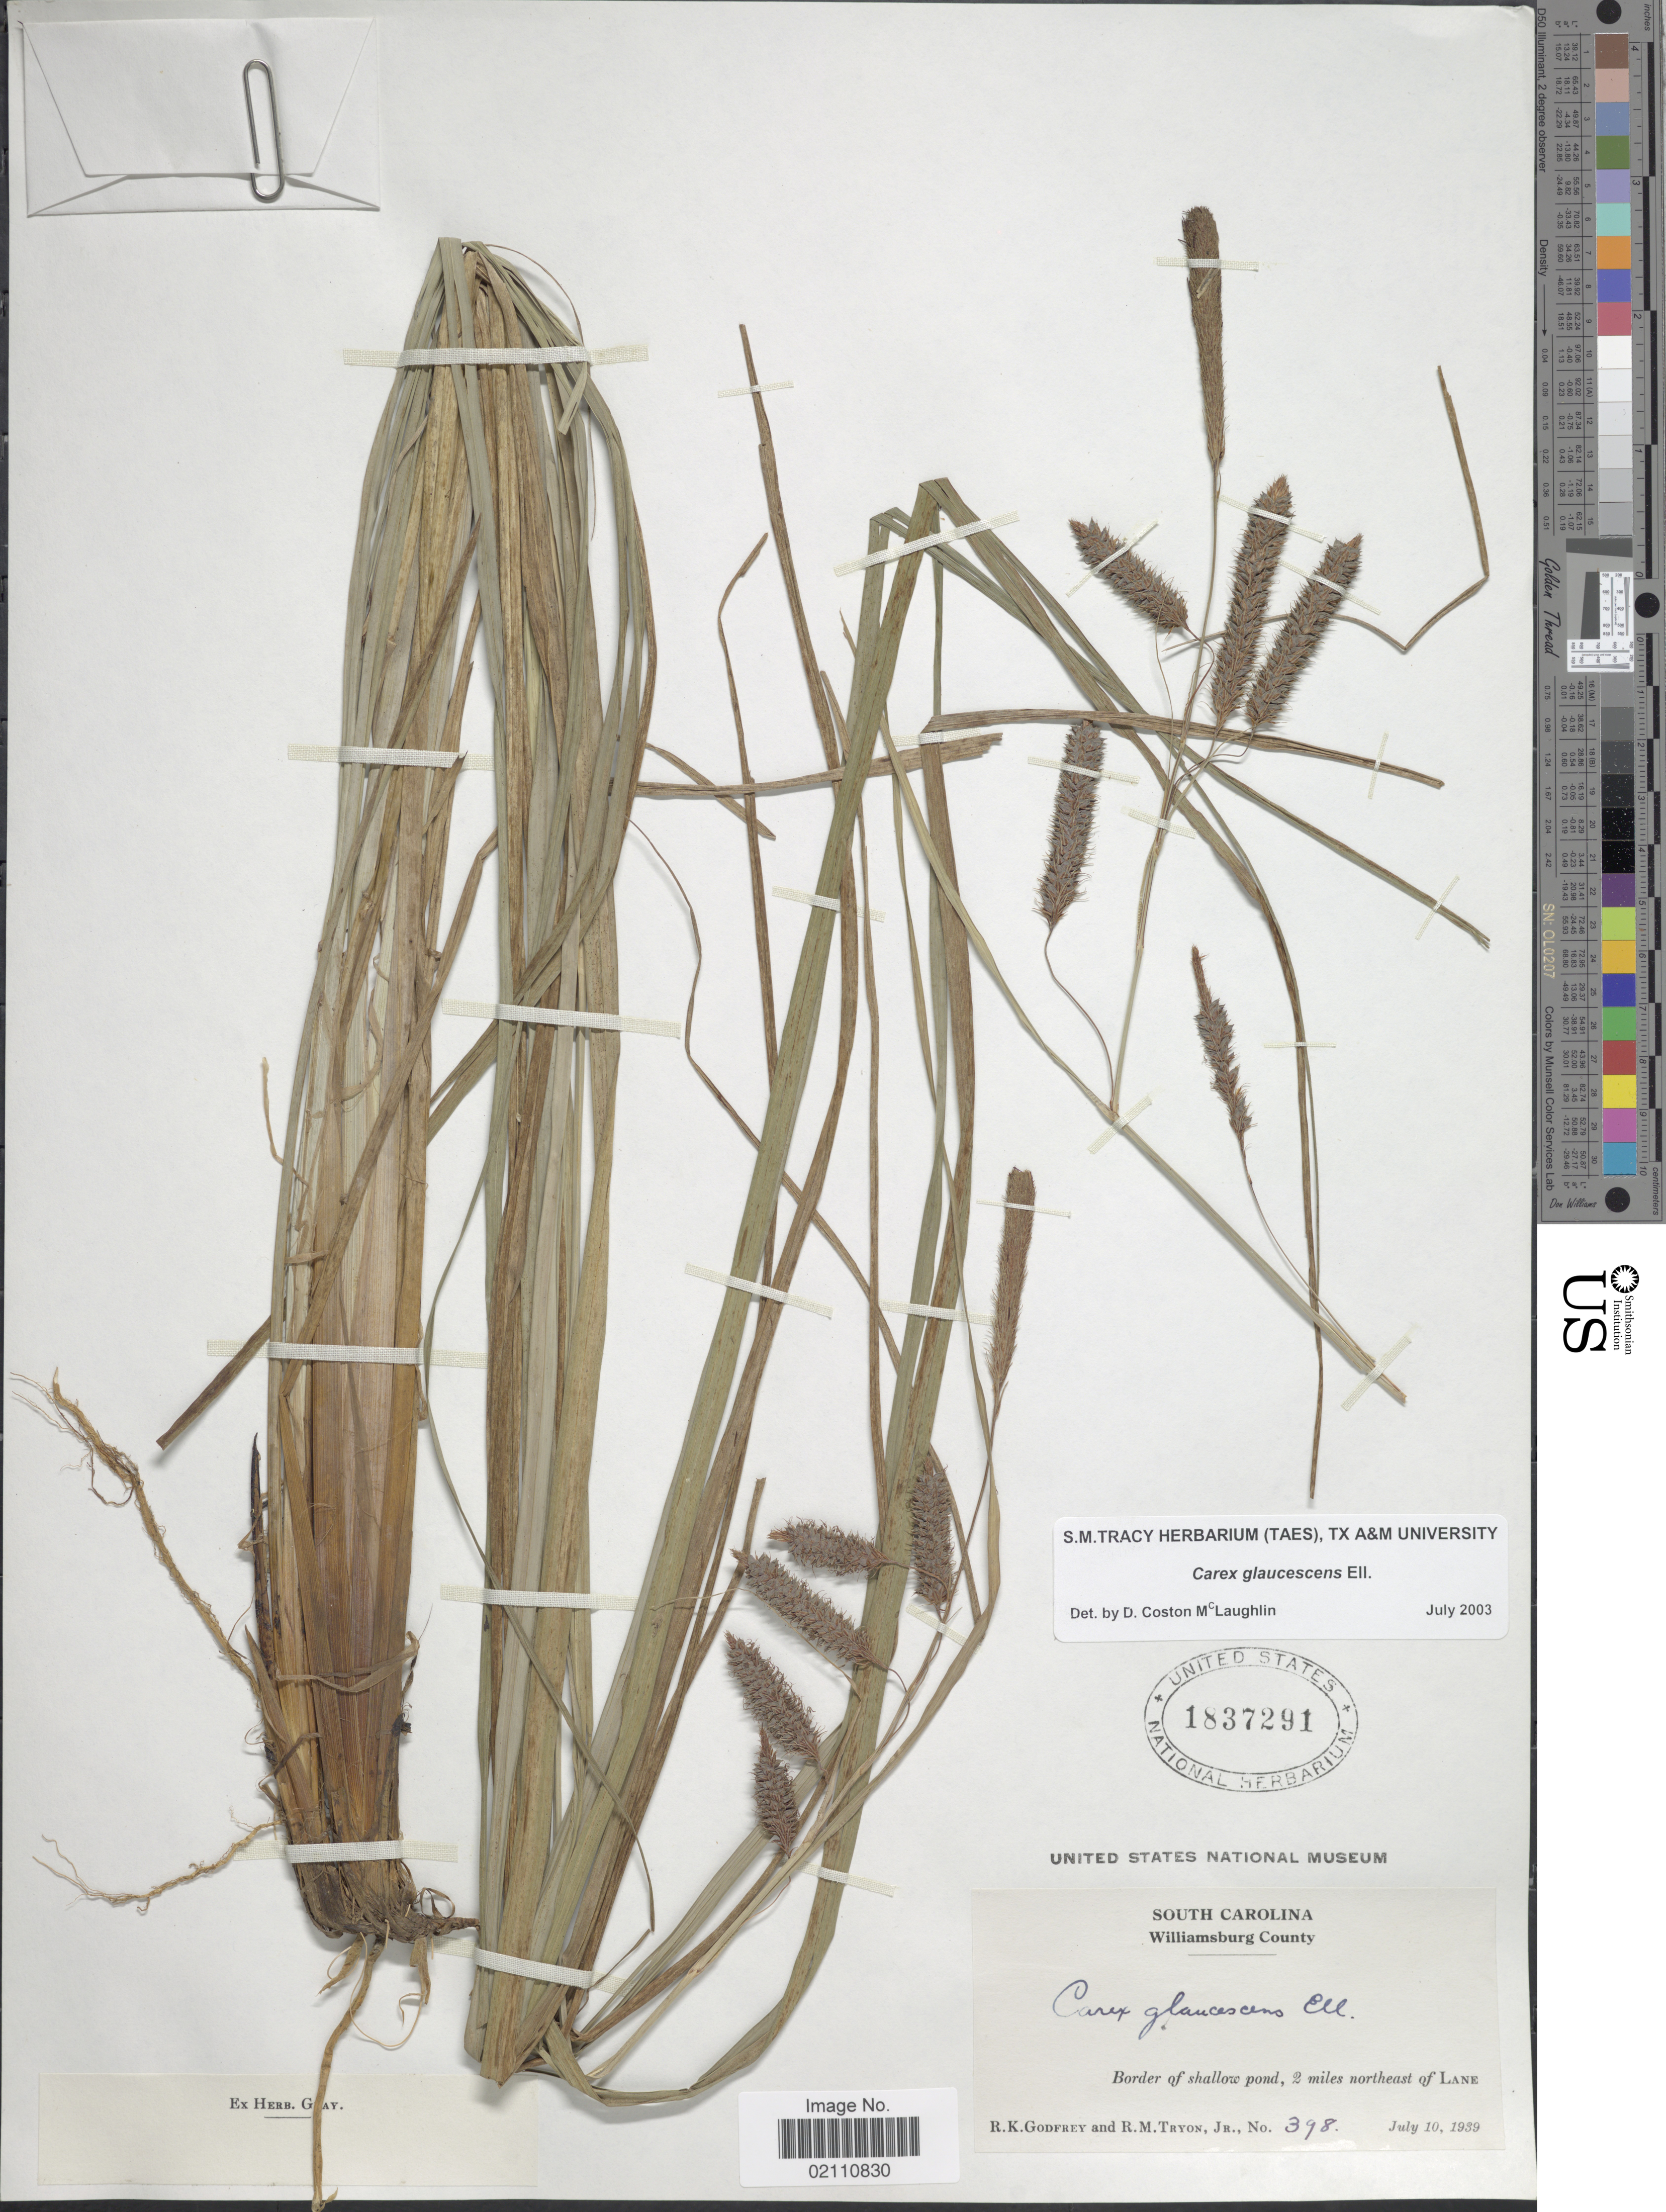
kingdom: Plantae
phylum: Tracheophyta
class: Liliopsida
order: Poales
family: Cyperaceae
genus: Carex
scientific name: Carex glaucescens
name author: Elliott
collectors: R. K. Godfrey & R. M. Tryon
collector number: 398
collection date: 1939-07-10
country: United States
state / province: South Carolina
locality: Williamsburg County, Border of shallow pond, 2 miles northeast of Lane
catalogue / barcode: US 1837291